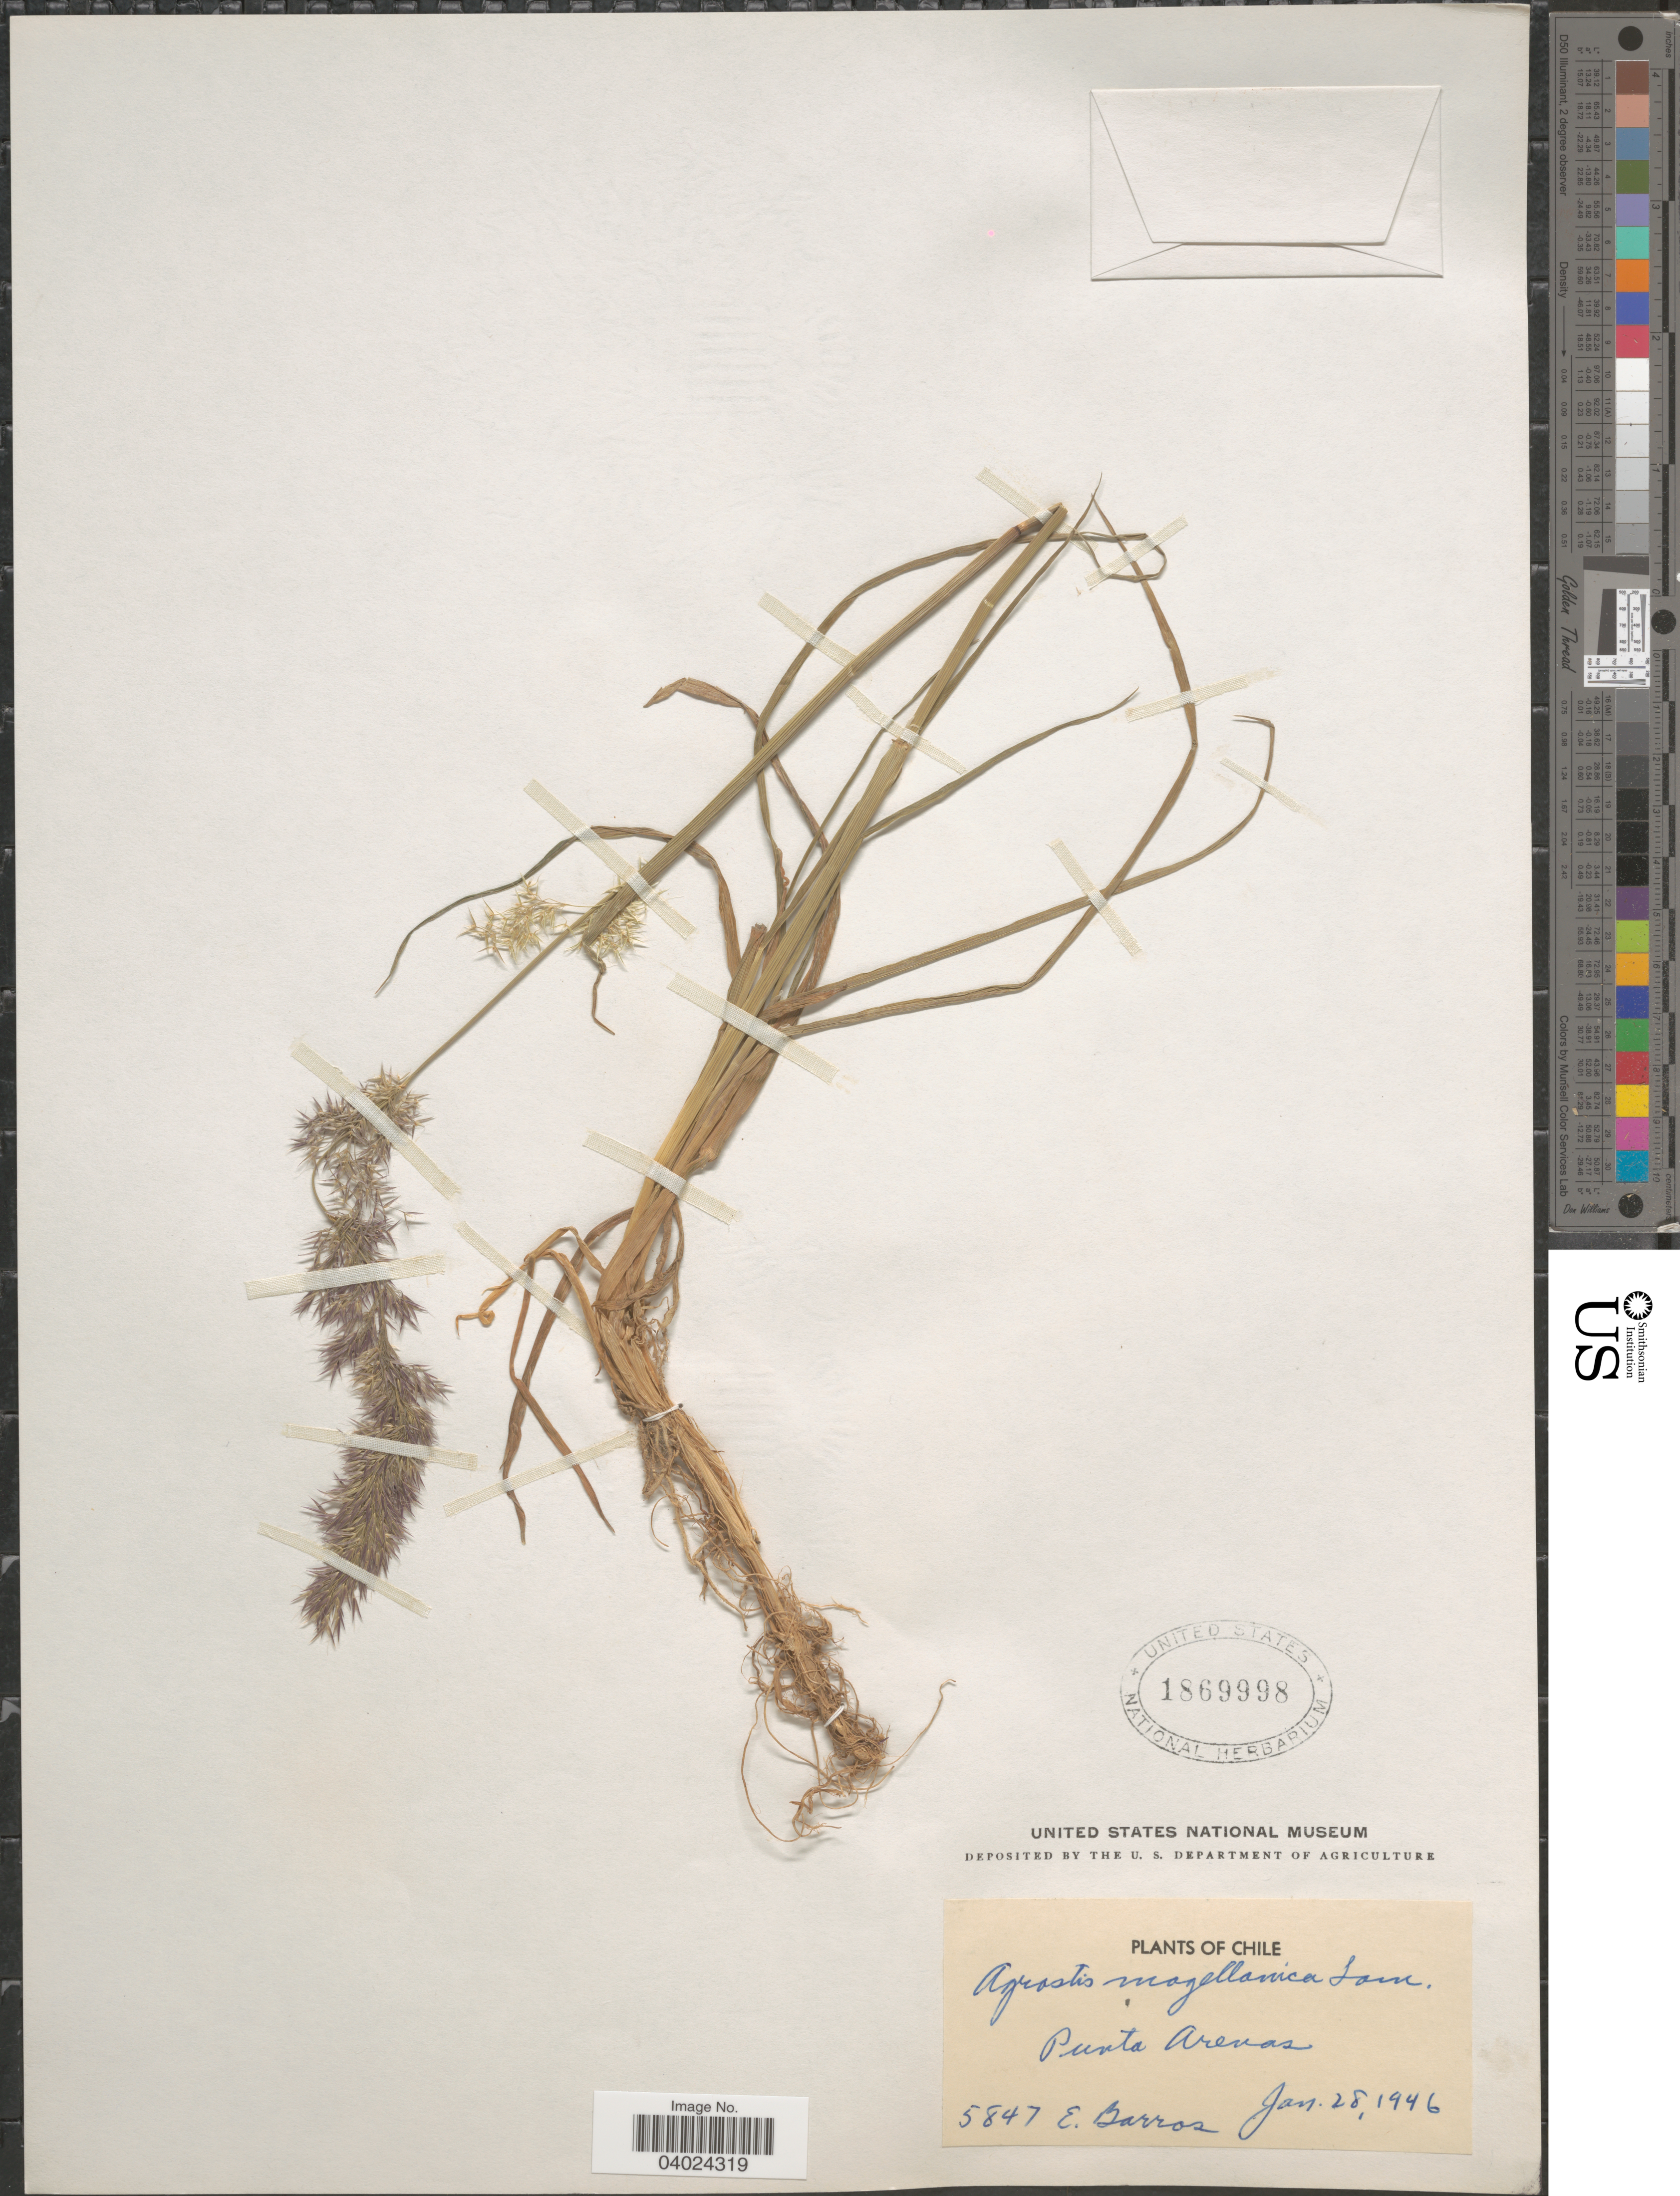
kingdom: Plantae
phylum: Tracheophyta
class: Liliopsida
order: Poales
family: Poaceae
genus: Agrostis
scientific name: Agrostis magellanica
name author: Lam.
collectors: E. Barros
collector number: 5847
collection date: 1946-01-28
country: Chile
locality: Punta Arenas.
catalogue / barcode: US 1869998